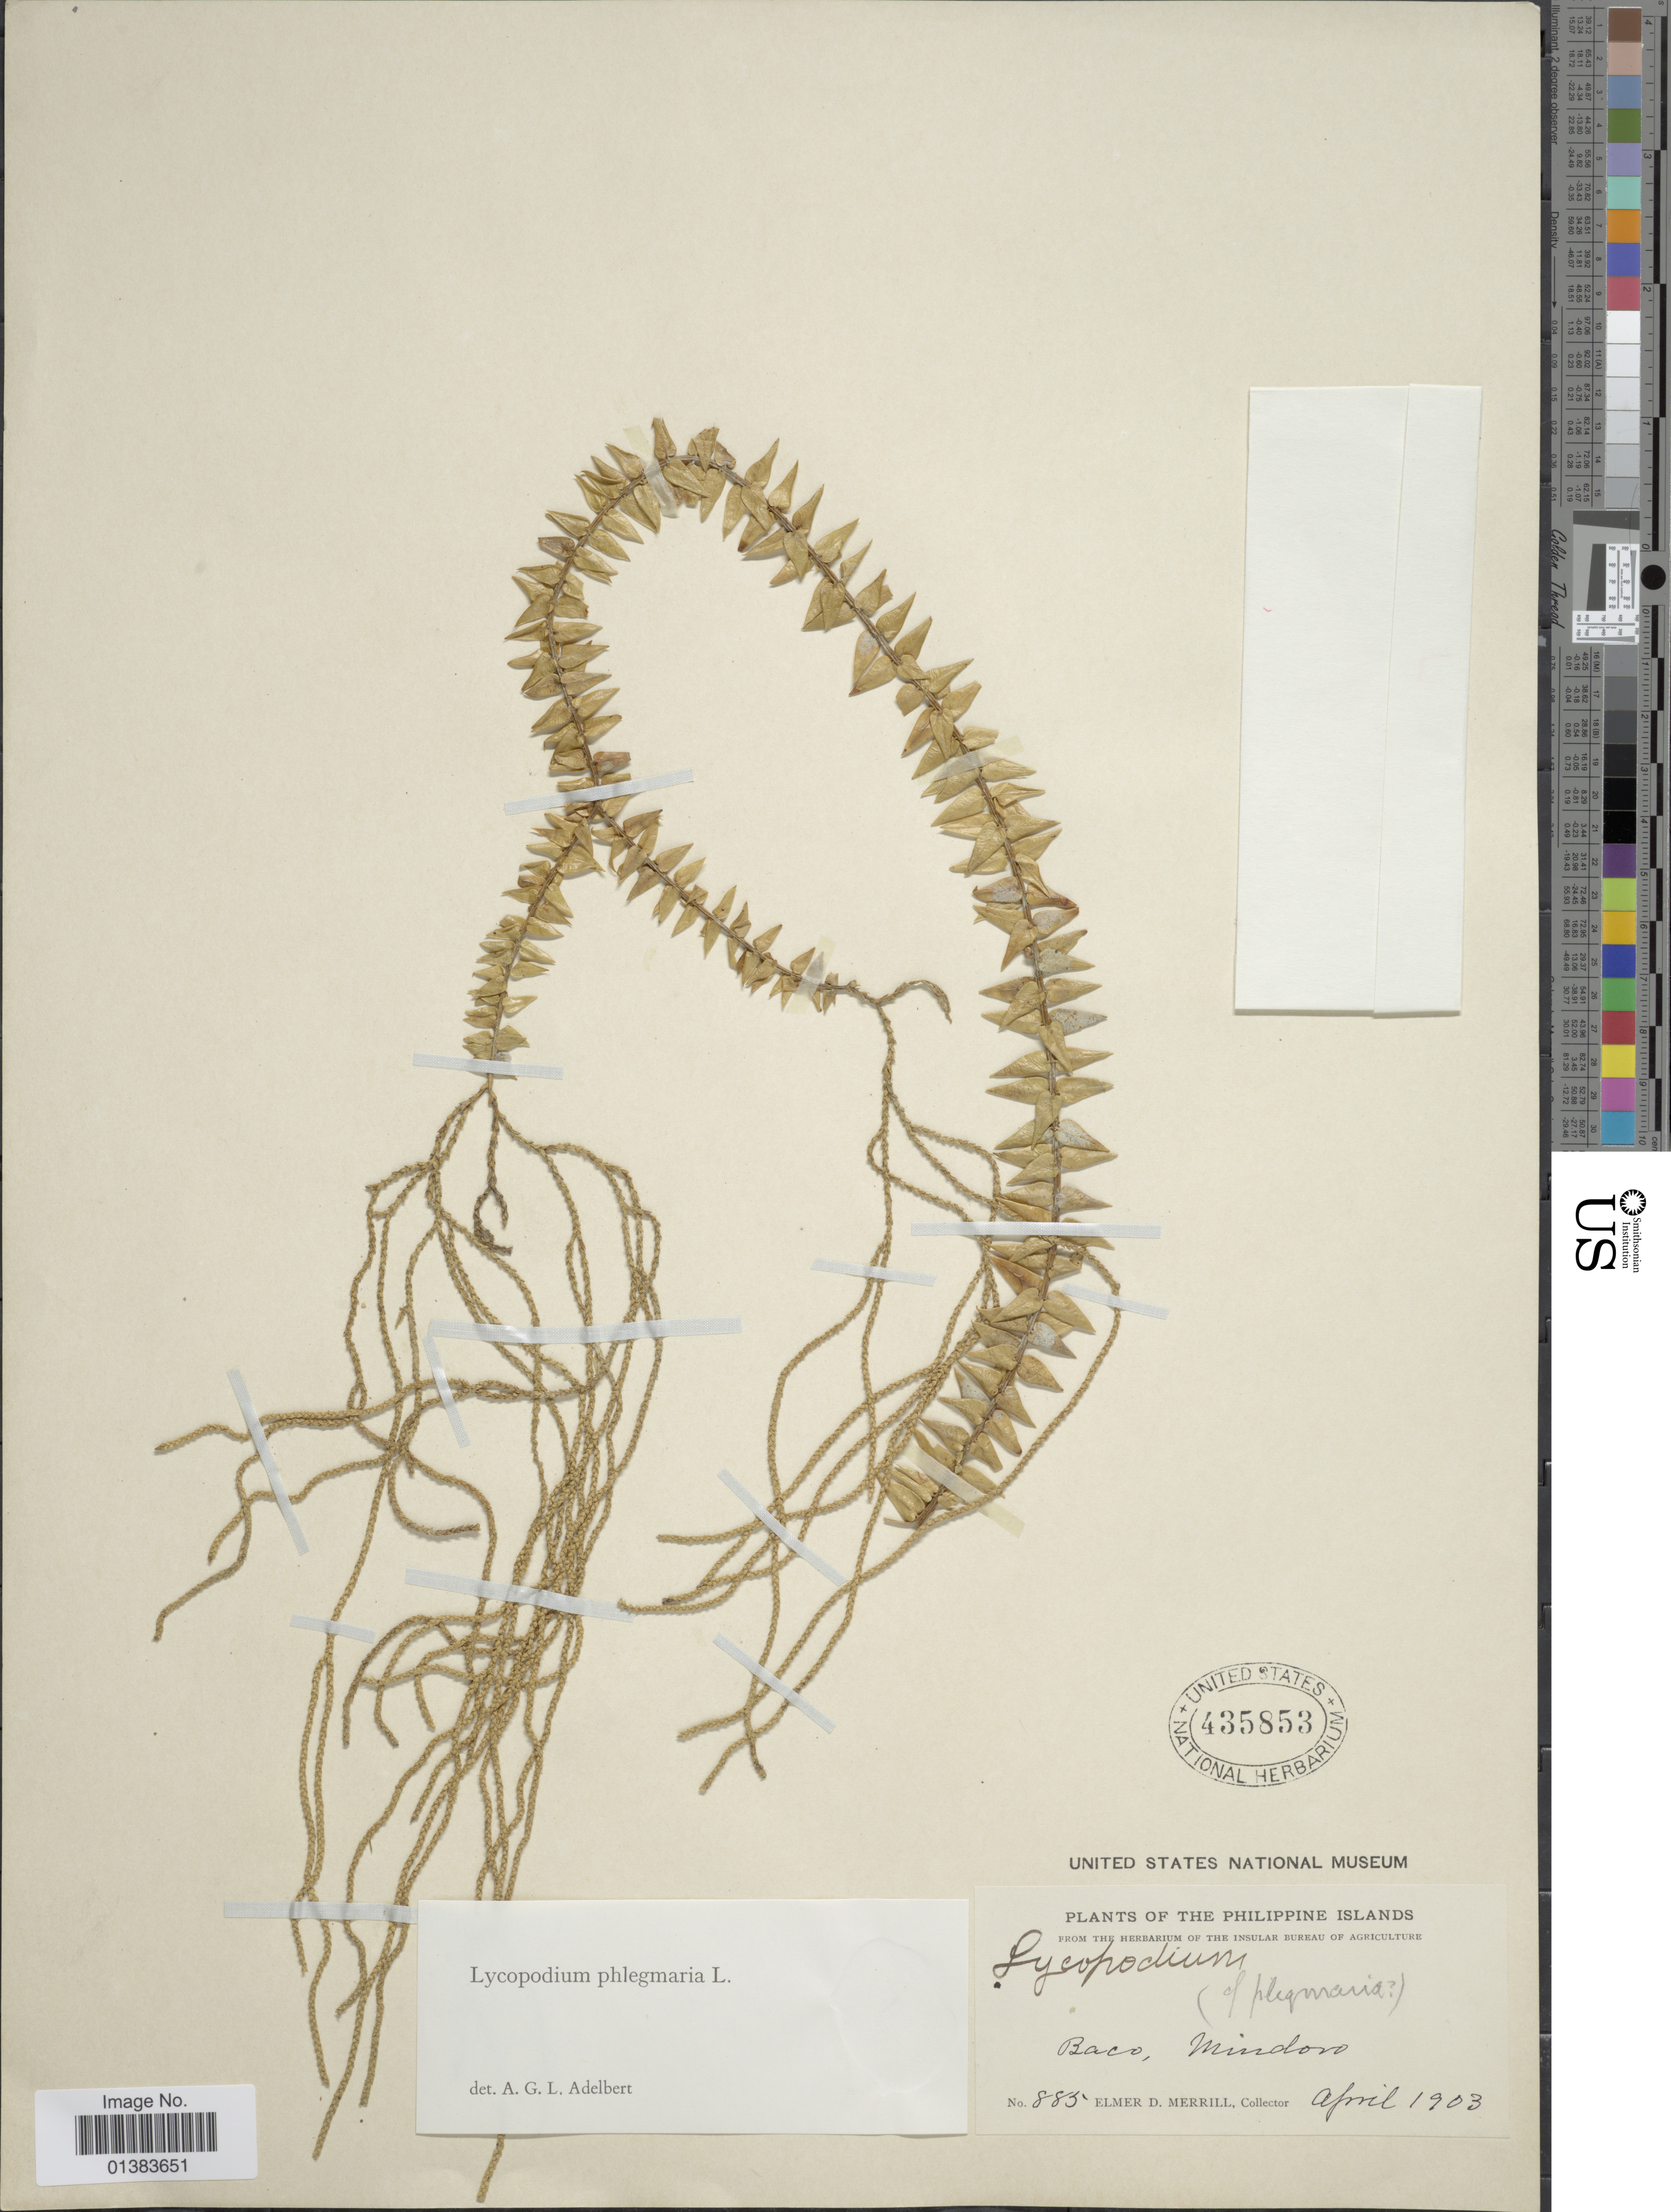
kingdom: Plantae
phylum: Tracheophyta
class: Lycopodiopsida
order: Lycopodiales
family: Lycopodiaceae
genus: Phlegmariurus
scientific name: Phlegmariurus kesselringii (Herter) comb. ined.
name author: (Herter)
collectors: E. D. Merrill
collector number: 885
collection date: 1903-04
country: Philippines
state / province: Mimaropa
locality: Philippine Islands, Baco, Mindoro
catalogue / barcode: US 435853